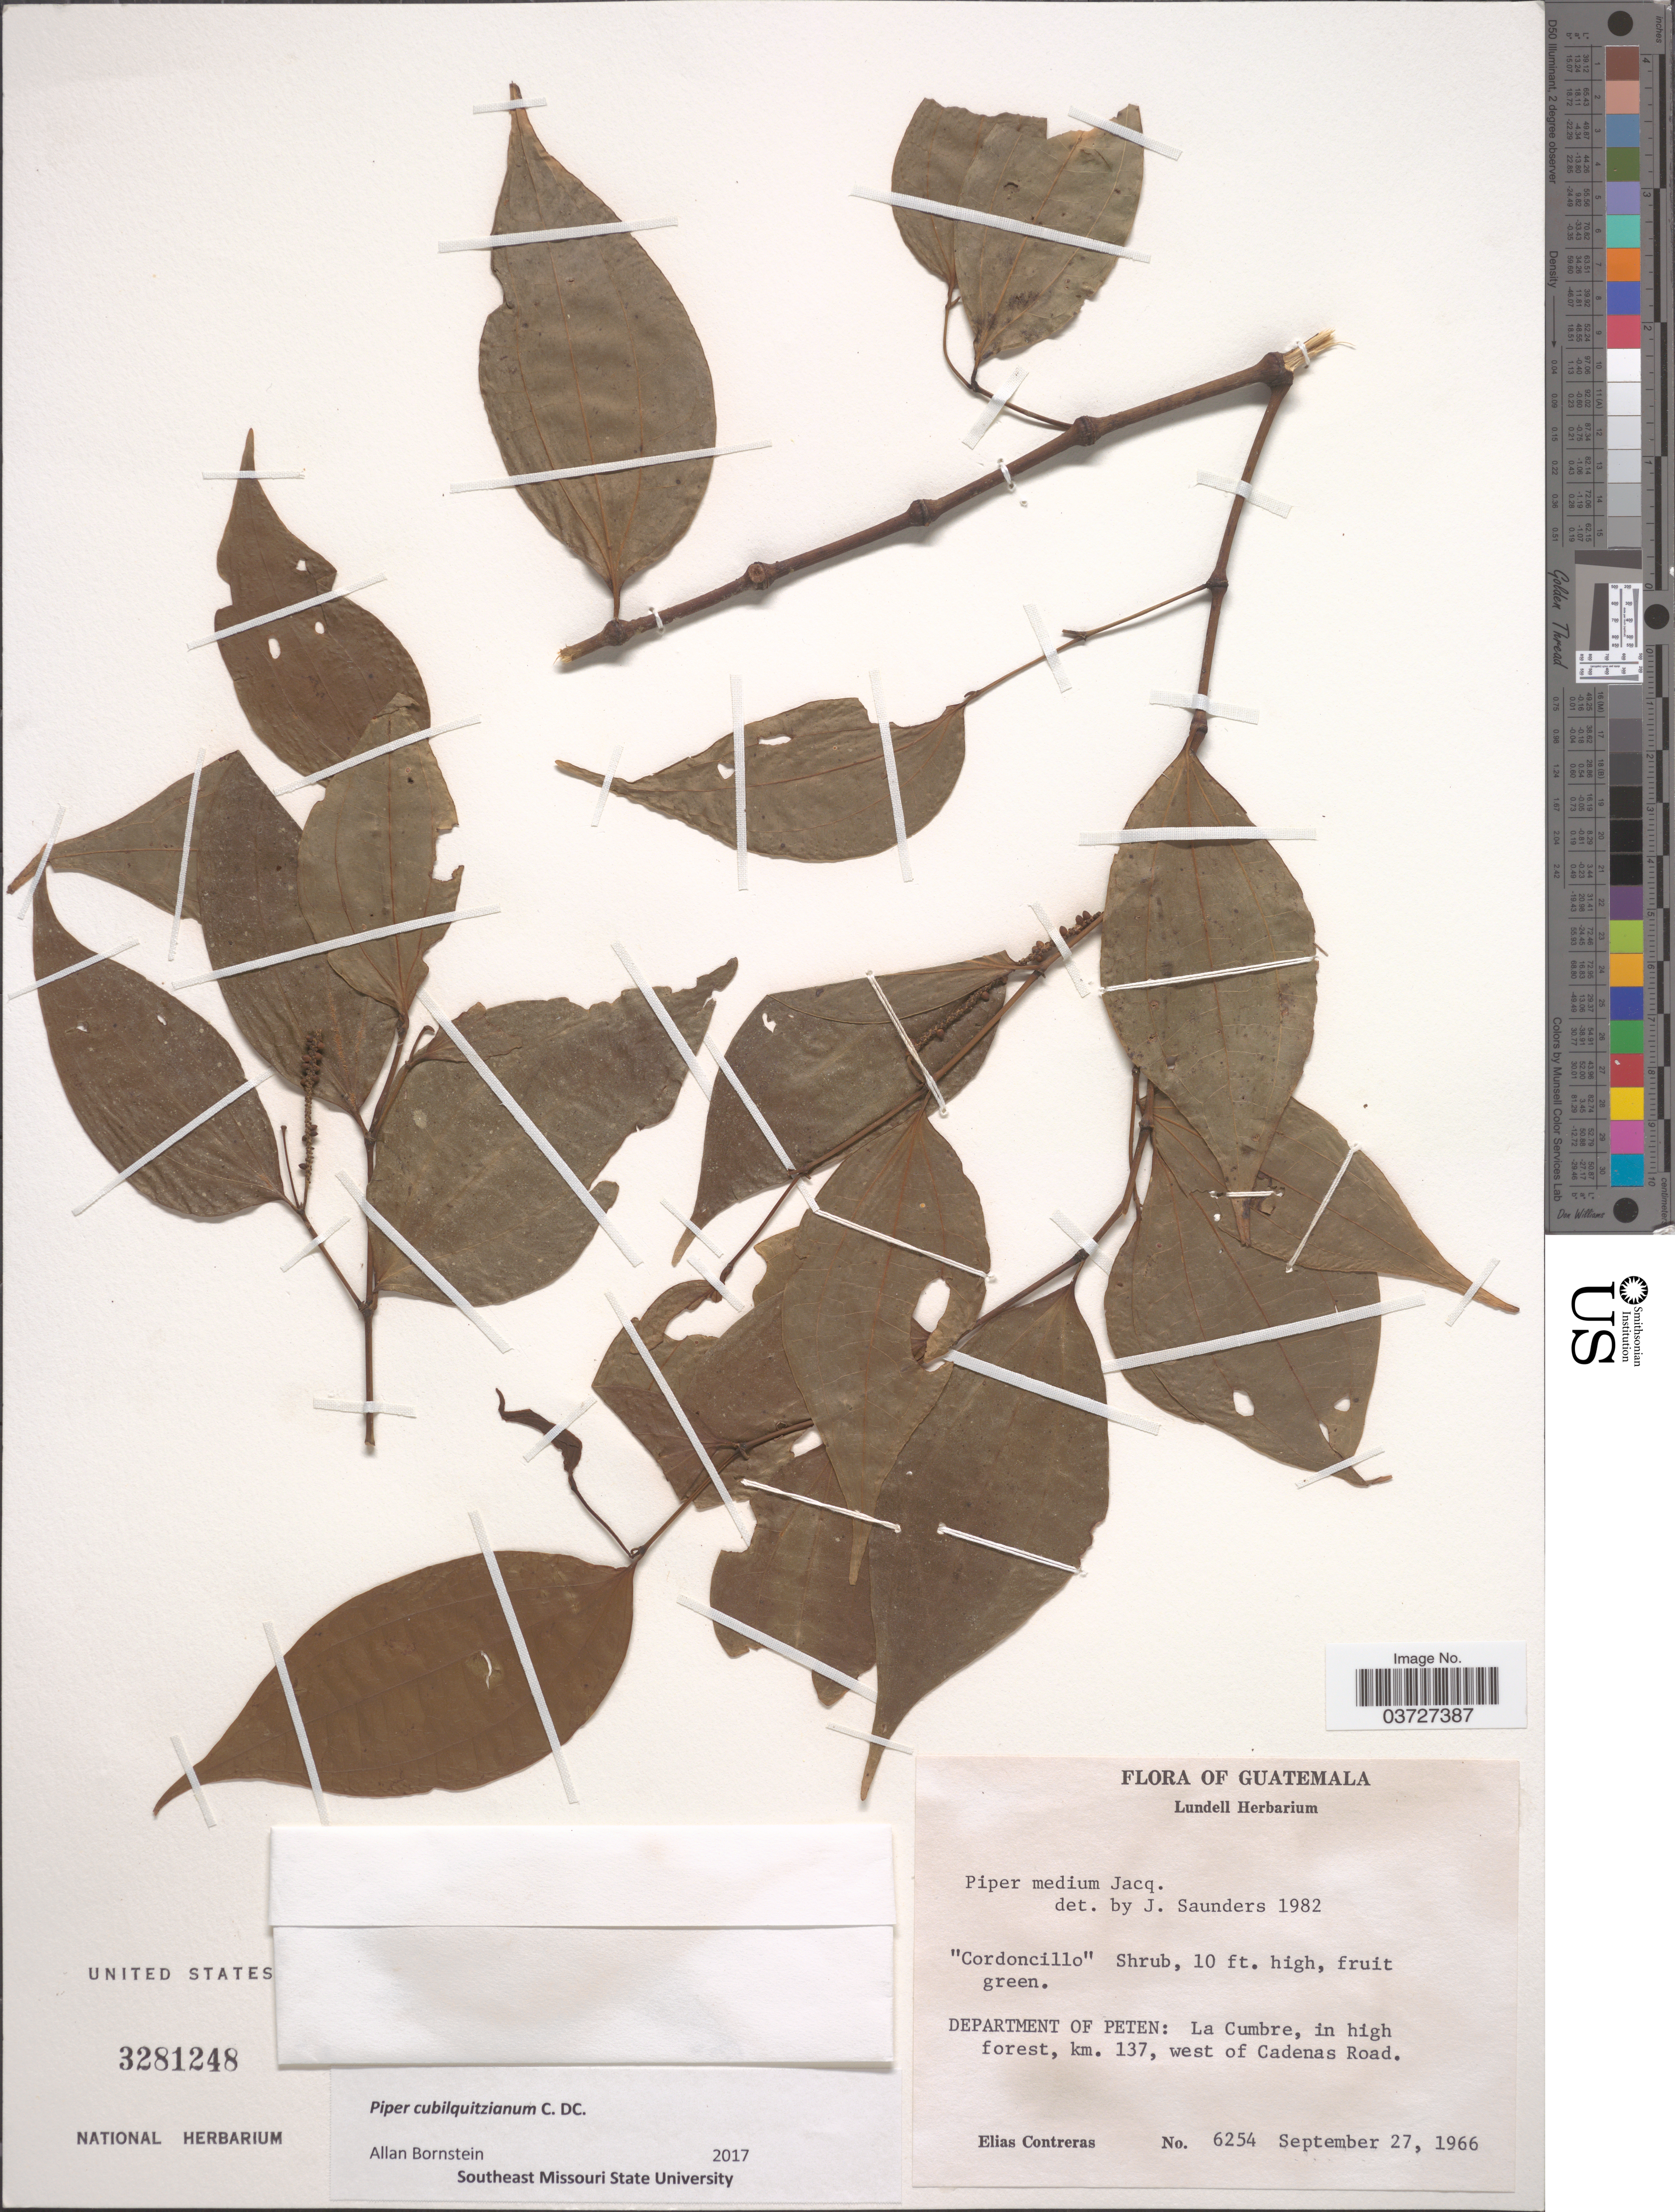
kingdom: Plantae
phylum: Tracheophyta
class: Magnoliopsida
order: Piperales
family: Piperaceae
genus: Piper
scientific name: Piper cubilquitzianum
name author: C. DC.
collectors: E. Contreras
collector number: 6254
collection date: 1966-09-27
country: Guatemala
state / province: El Peten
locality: Department of Peten: La Cumbre, in high forest, km. 137, west of Cadenas Road.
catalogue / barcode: US 3281248